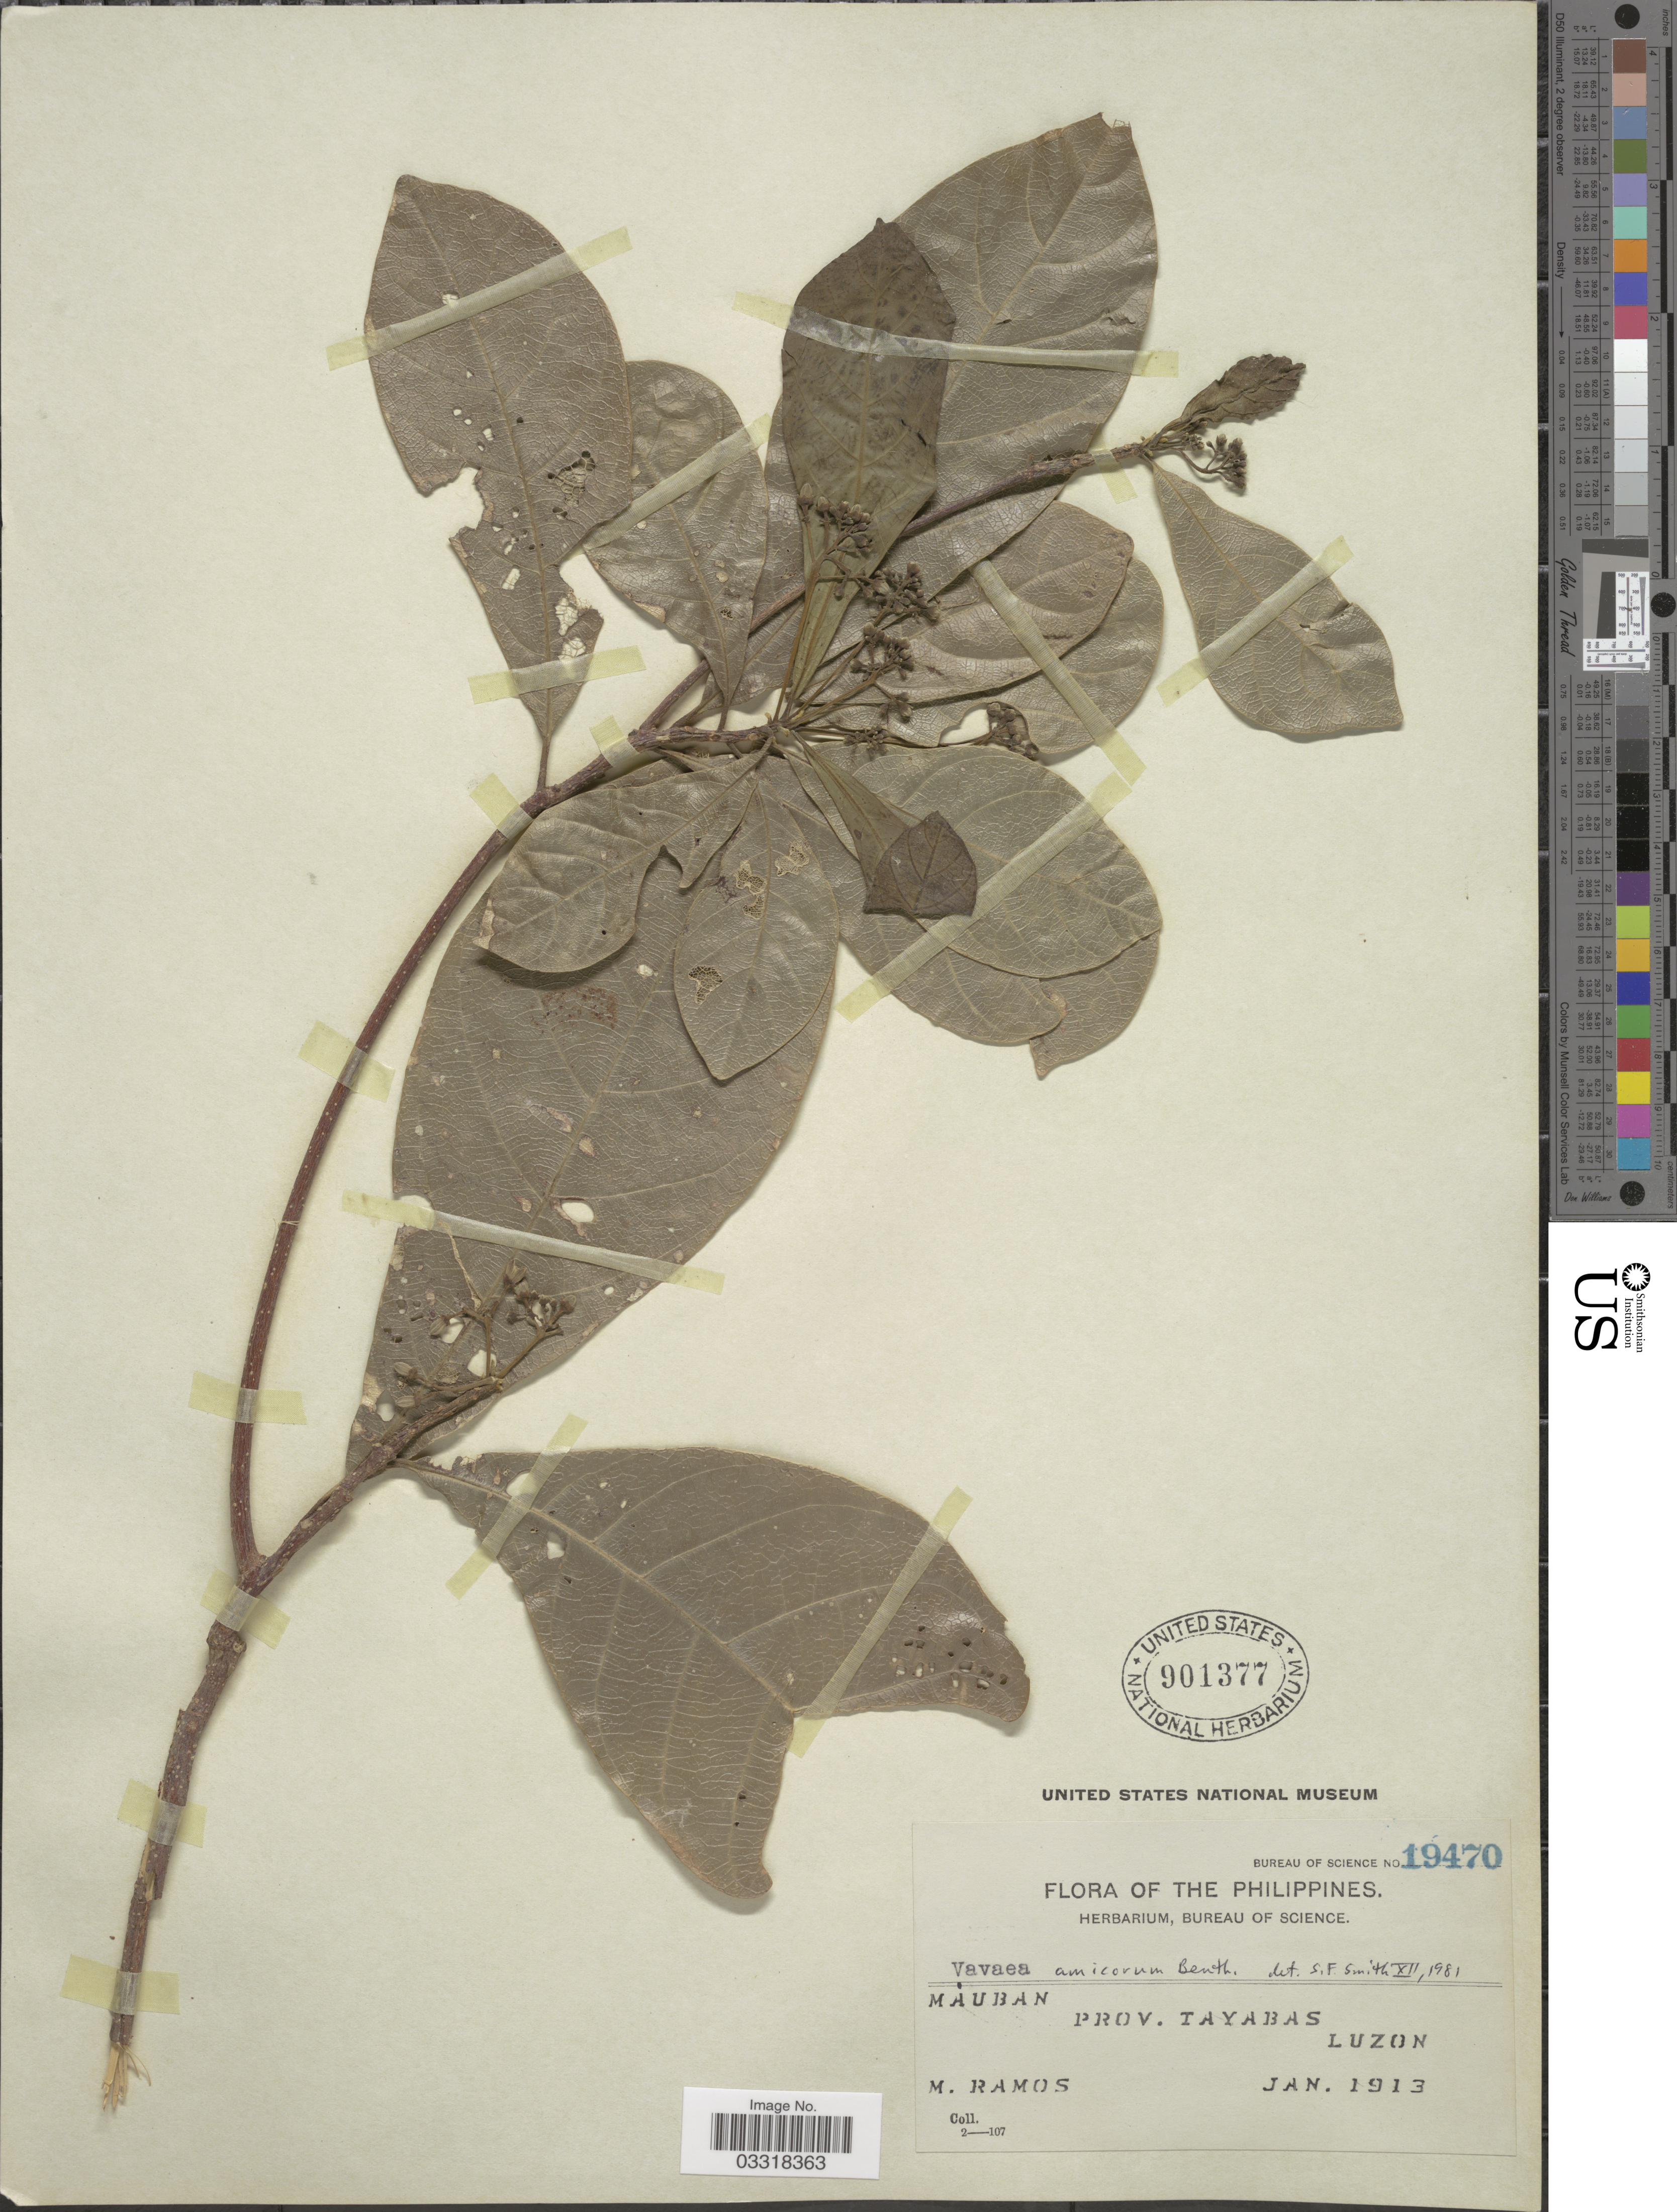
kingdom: Plantae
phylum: Tracheophyta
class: Magnoliopsida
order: Sapindales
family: Meliaceae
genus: Vavaea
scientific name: Vavaea amicorum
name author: Benth.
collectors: M. Ramos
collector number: Bureau of Science 19470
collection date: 1913-01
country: Philippines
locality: Mauban. Prov. Tayabas. Luzon.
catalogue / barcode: US 901377